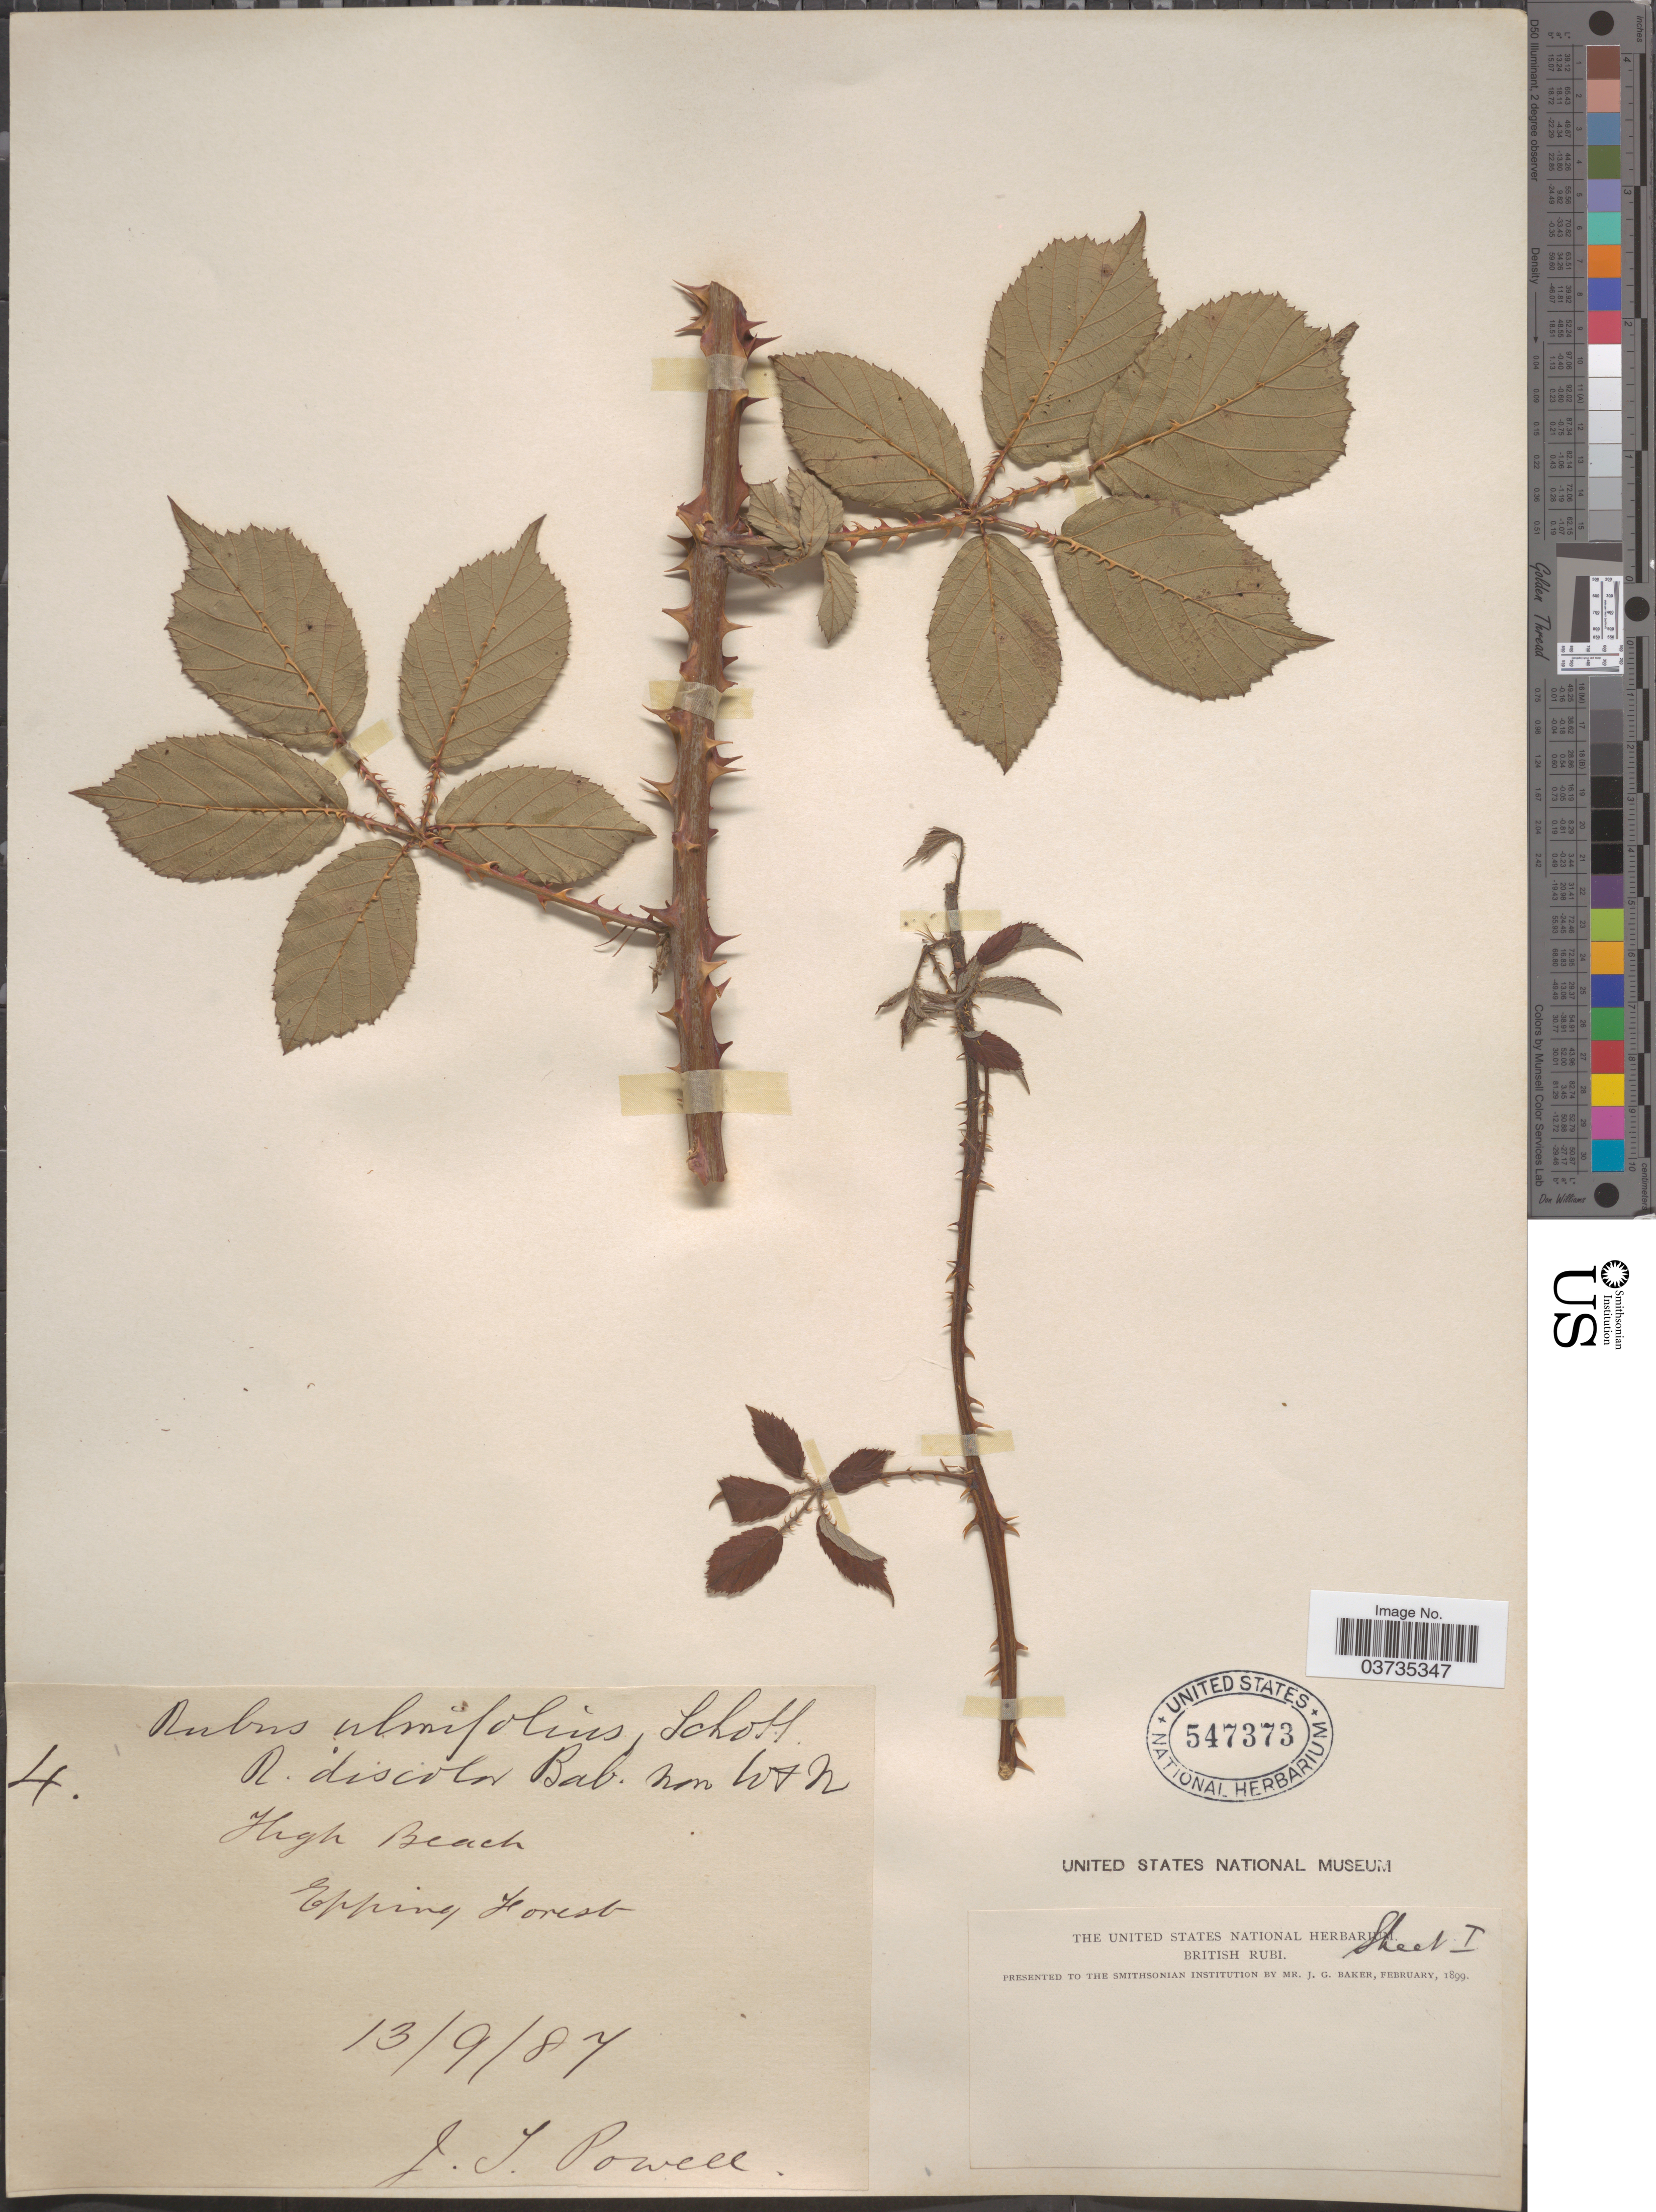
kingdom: Plantae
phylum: Tracheophyta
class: Magnoliopsida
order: Rosales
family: Rosaceae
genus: Rubus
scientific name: Rubus ulmifolius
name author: Schott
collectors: J. Powell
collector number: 4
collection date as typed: Transcribed d/m/y: 13/9/87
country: United Kingdom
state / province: England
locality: High Beach. Epping Forest.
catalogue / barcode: US 547373